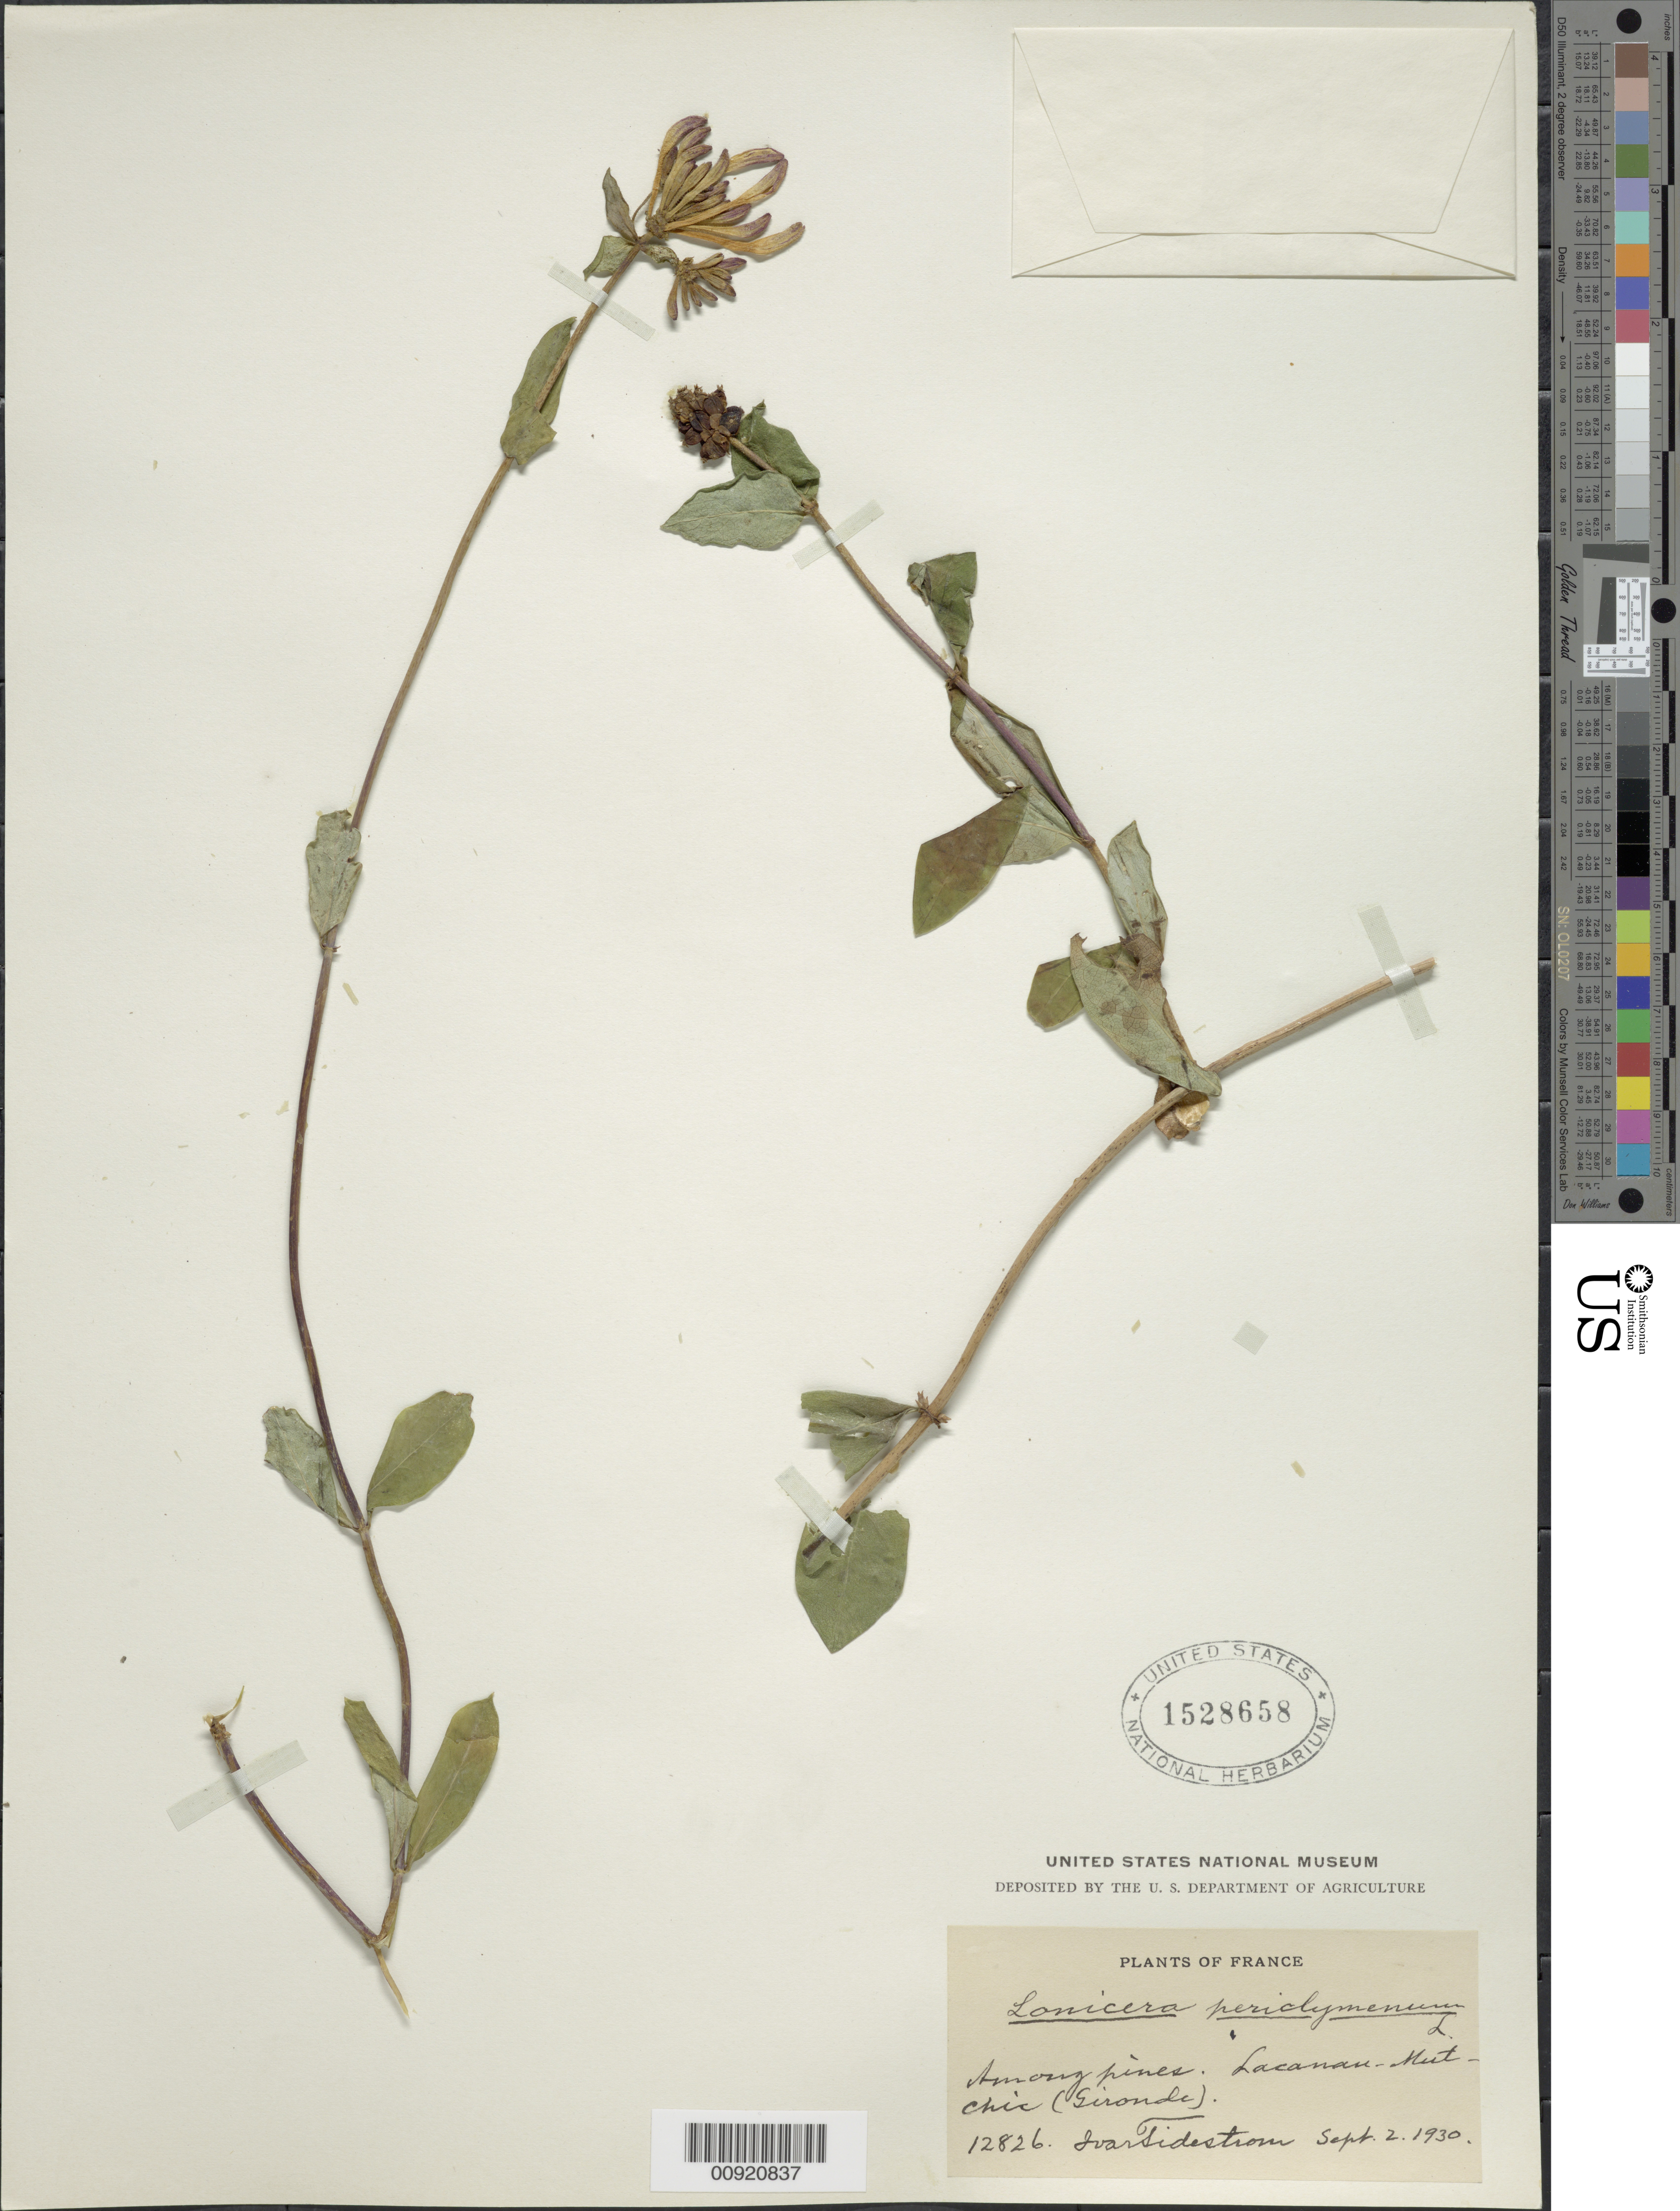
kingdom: Plantae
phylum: Tracheophyta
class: Magnoliopsida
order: Dipsacales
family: Caprifoliaceae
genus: Lonicera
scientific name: Lonicera periclymenum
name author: L.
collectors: I. F. Tidestrom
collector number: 12826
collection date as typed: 02 Sep 1930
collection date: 1930-09-02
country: France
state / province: Nouvelle-Aquitaine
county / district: Gironde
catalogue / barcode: US 1528658